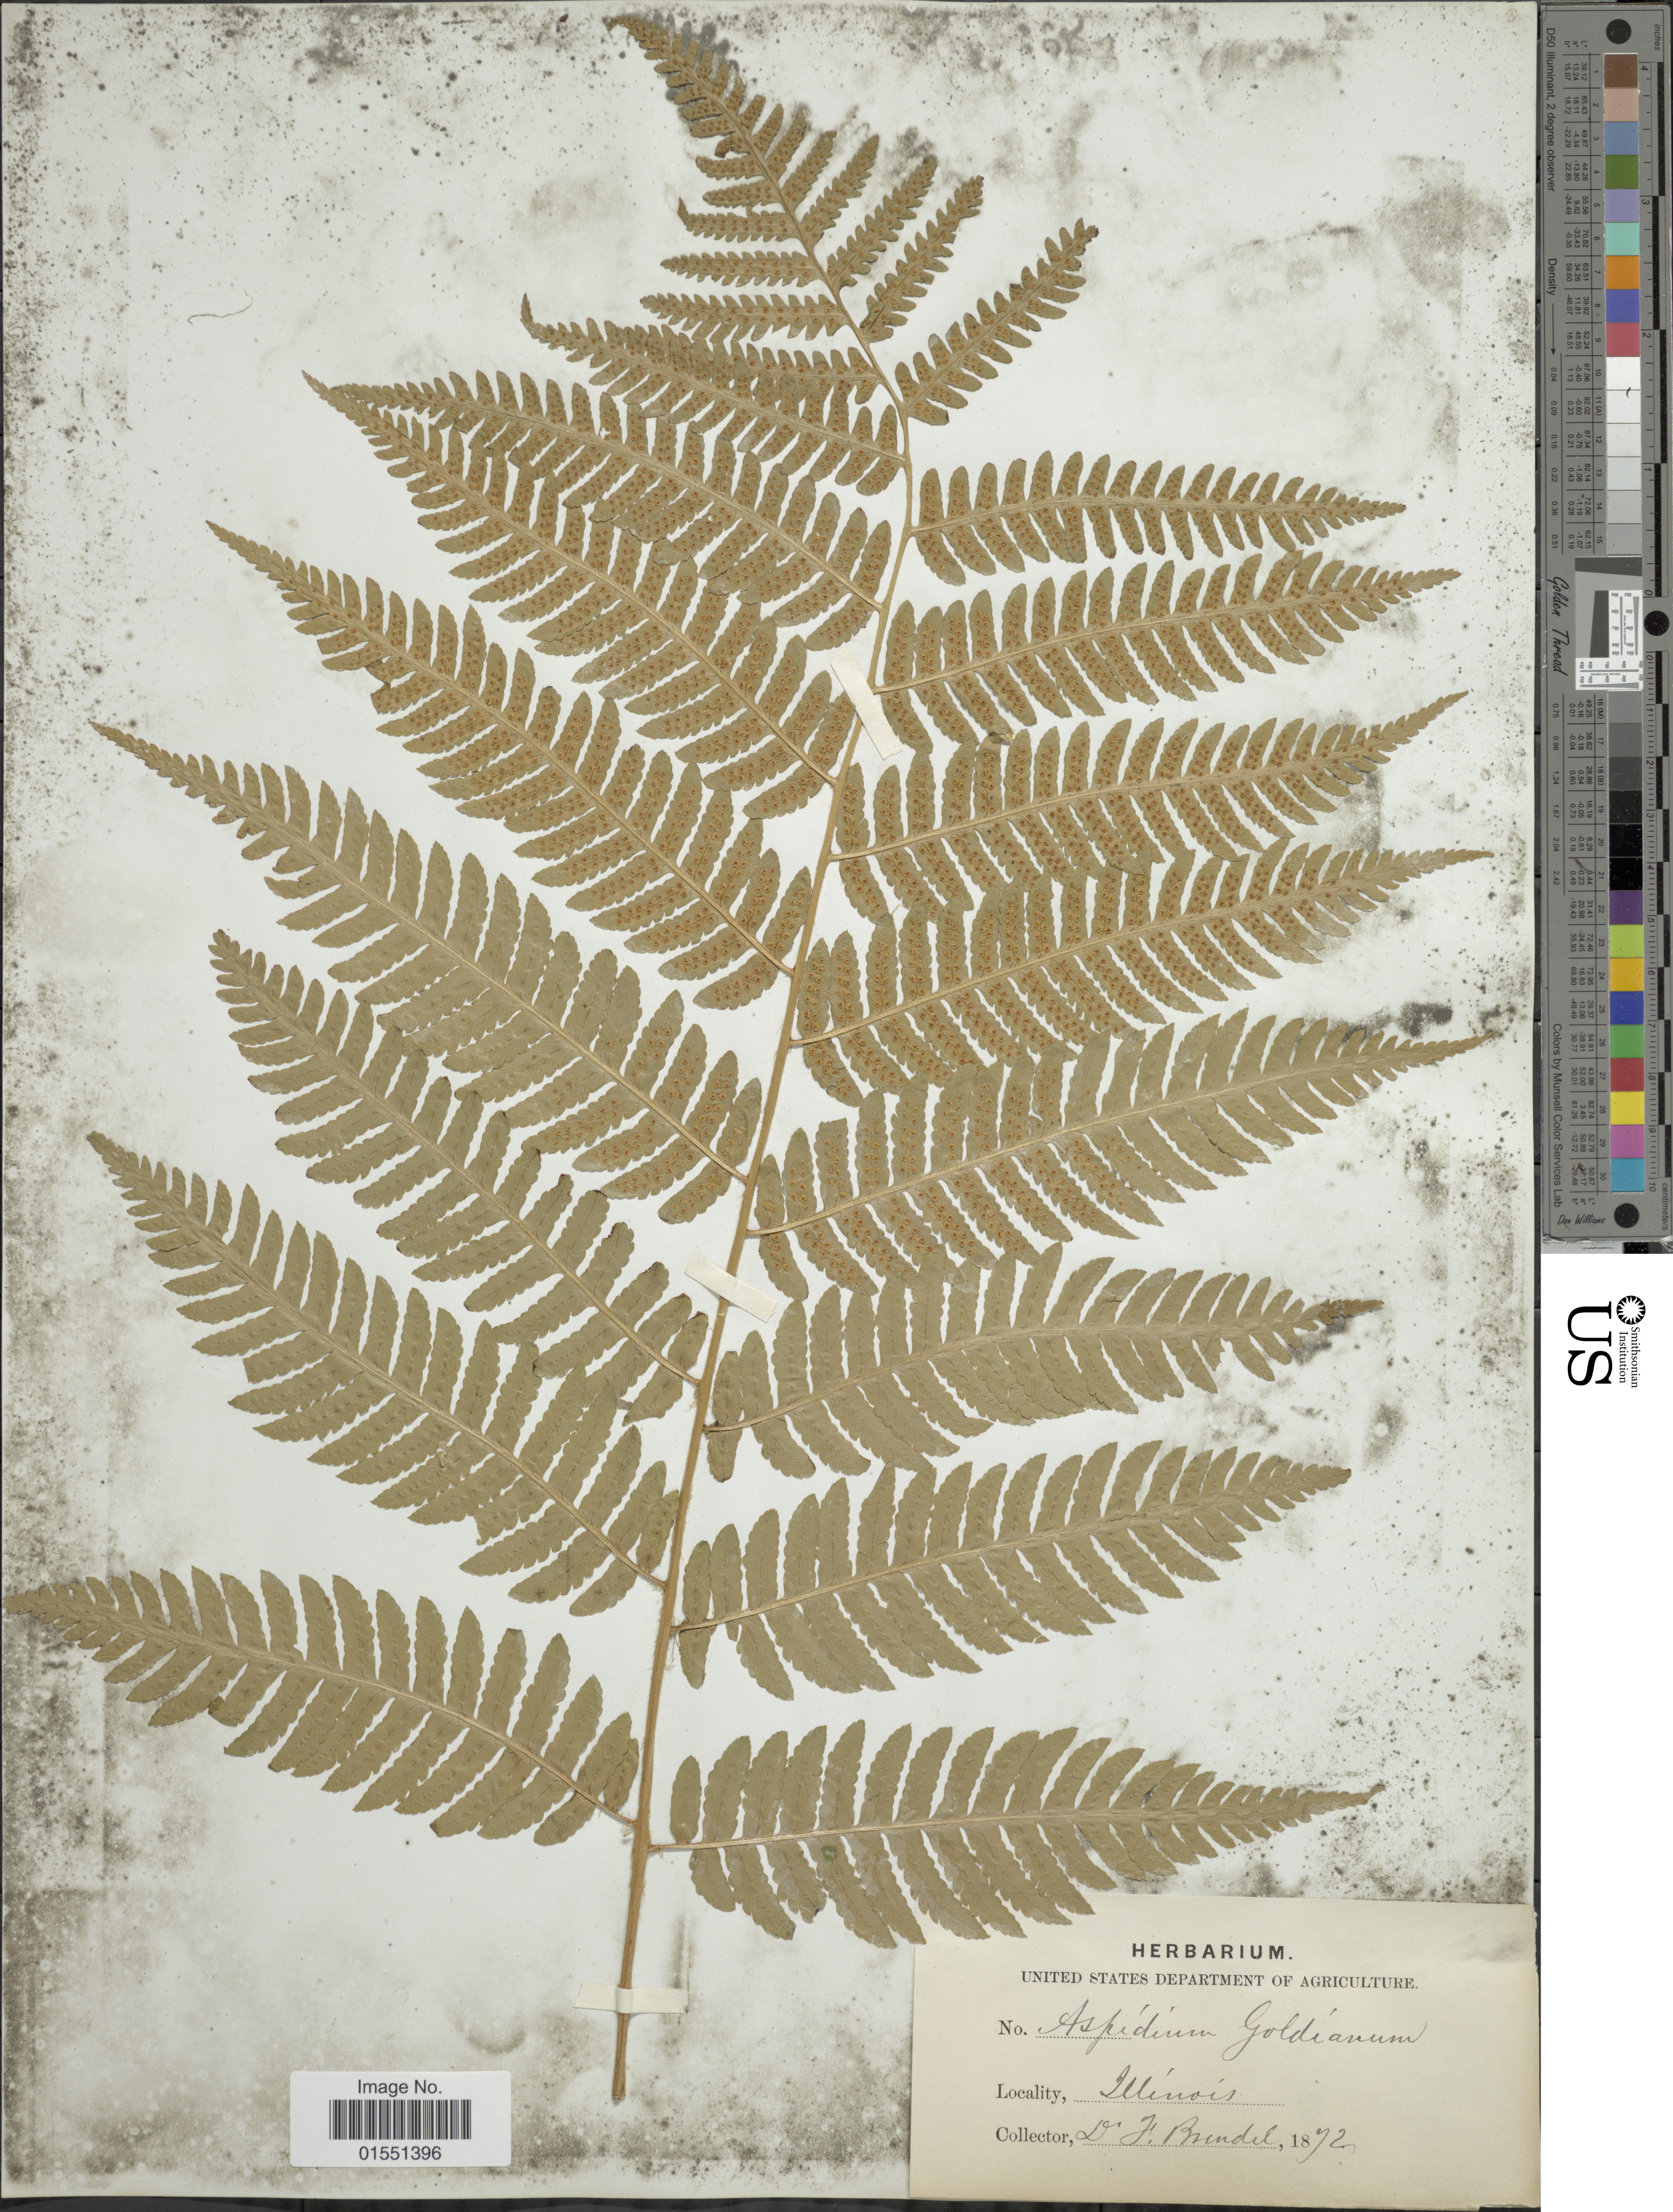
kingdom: Plantae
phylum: Tracheophyta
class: Polypodiopsida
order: Polypodiales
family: Dryopteridaceae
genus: Dryopteris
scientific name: Dryopteris goldiana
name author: (Hook. ex Goldie) A. Gray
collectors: F. Brendel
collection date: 1872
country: United States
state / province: Illinois